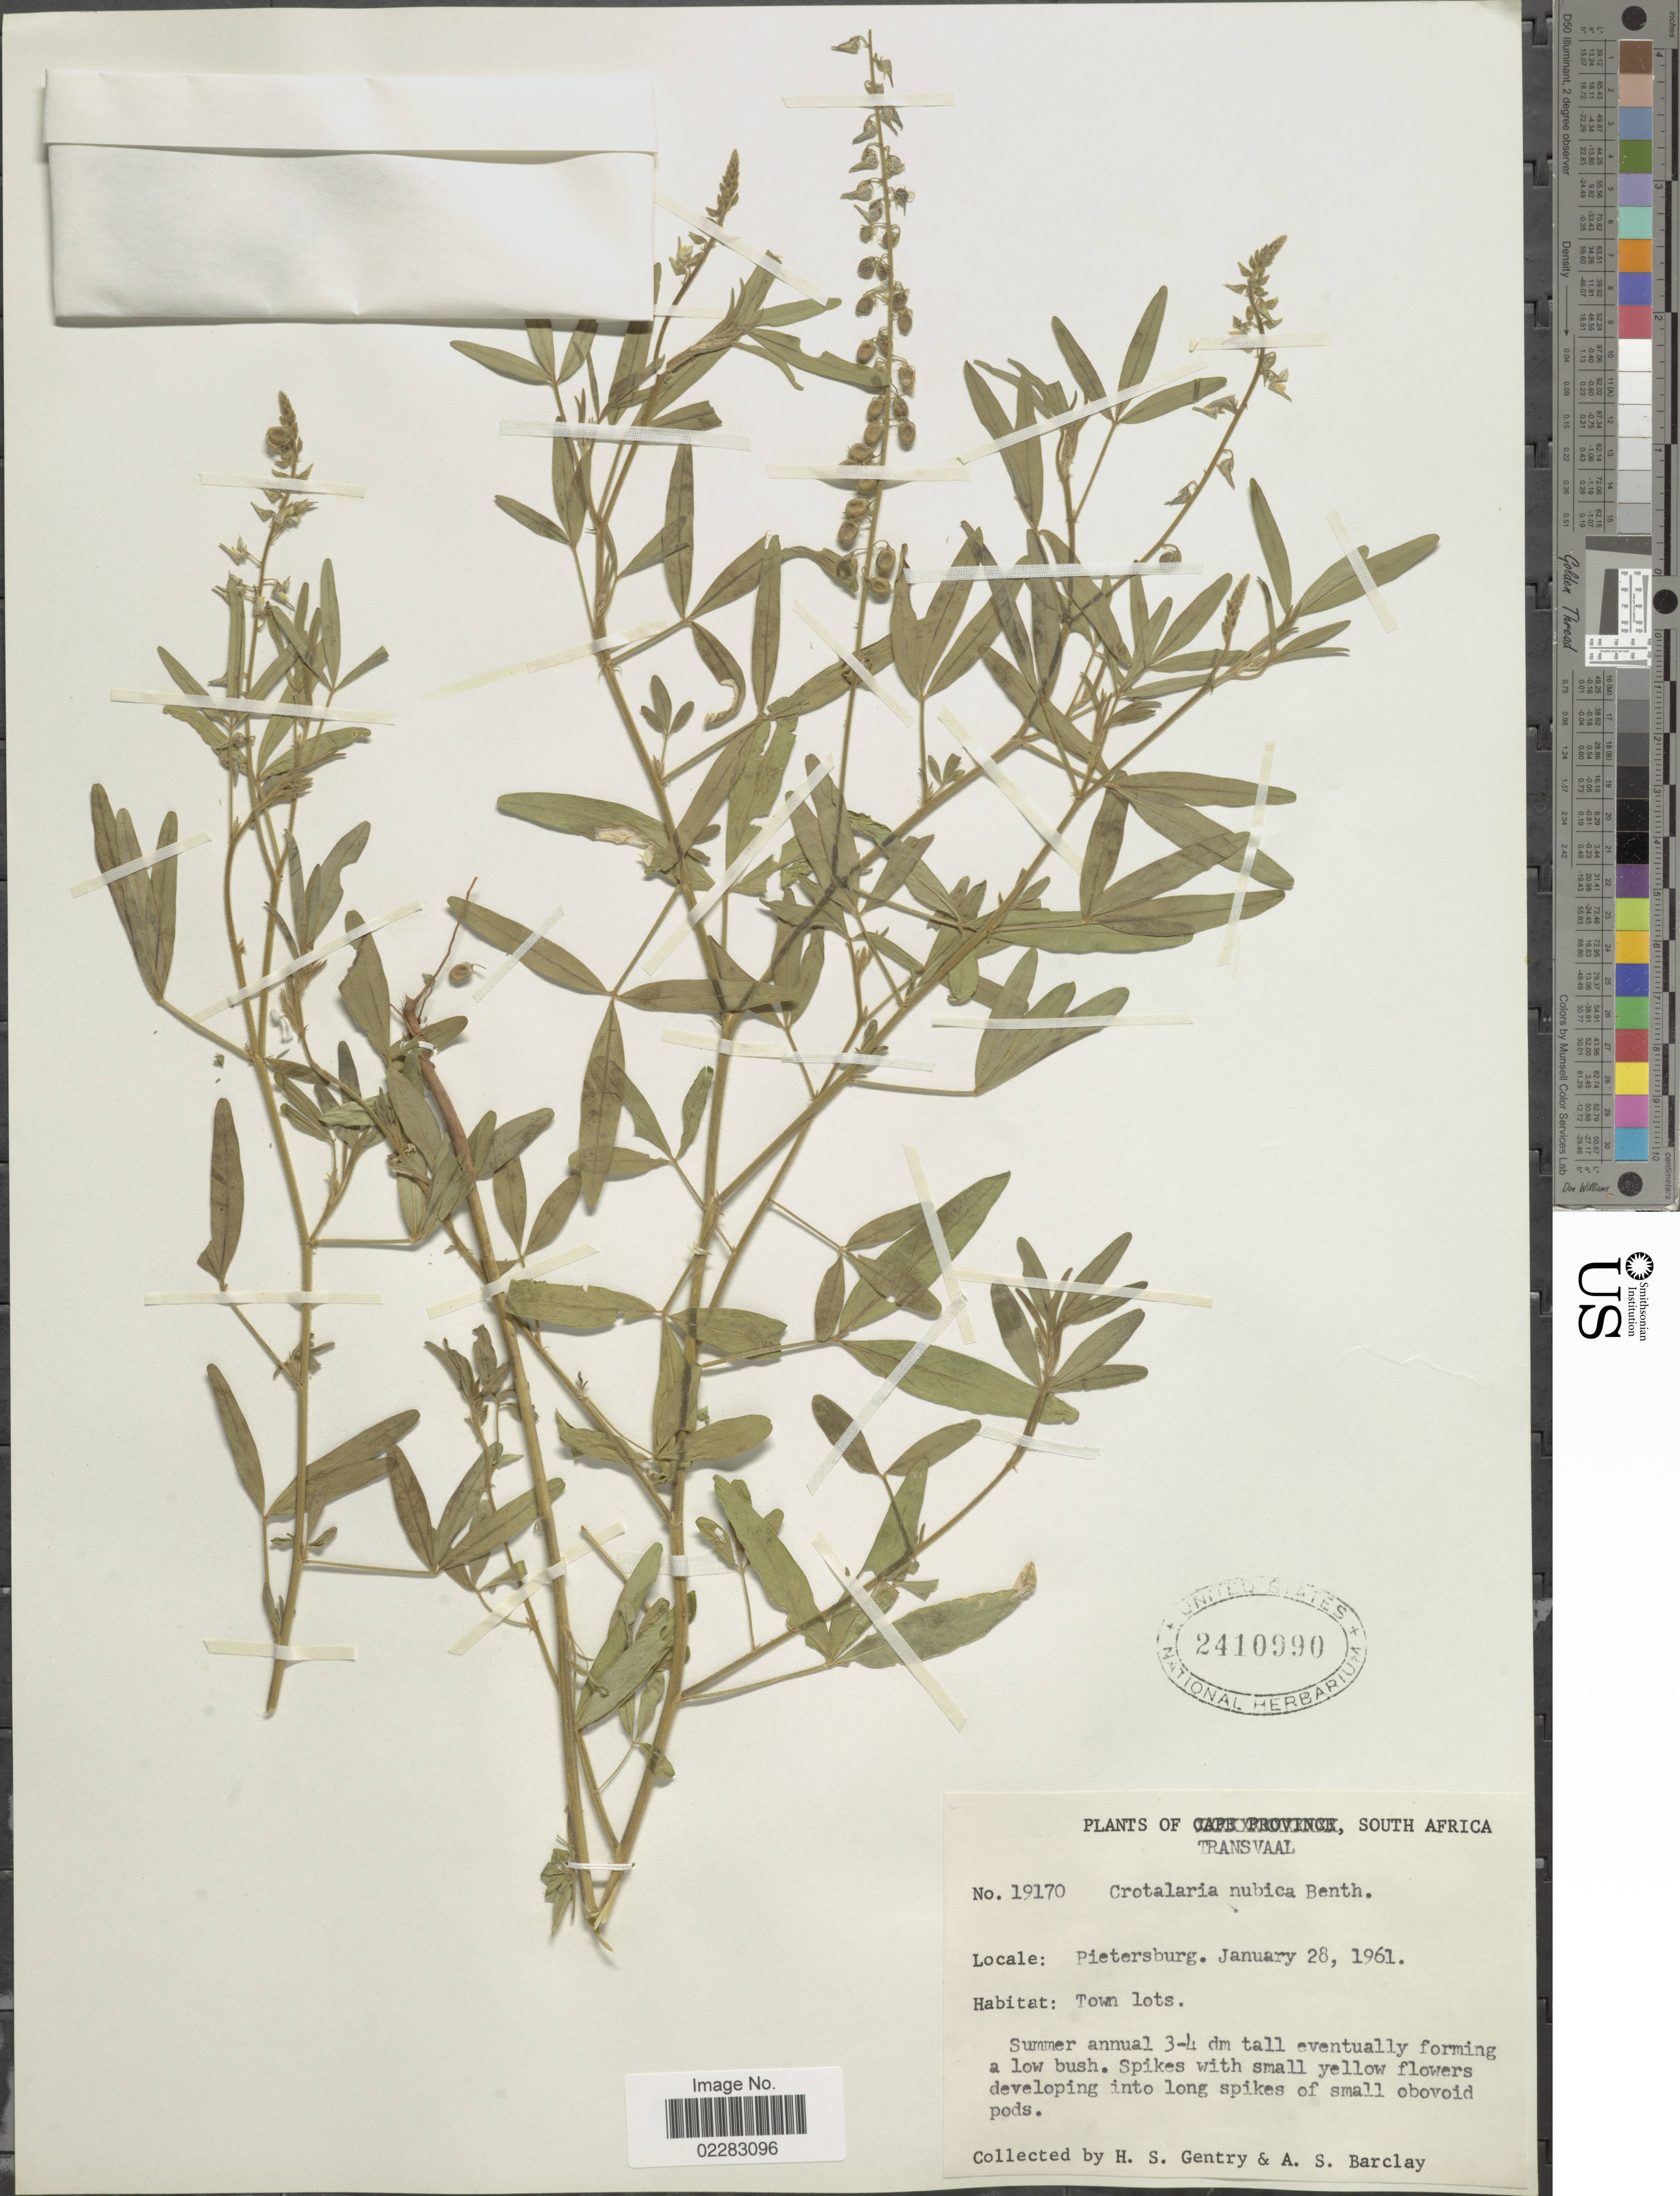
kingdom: Plantae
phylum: Tracheophyta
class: Magnoliopsida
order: Fabales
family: Fabaceae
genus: Crotalaria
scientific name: Crotalaria nubica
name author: Benth.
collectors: H. S. Gentry & A. S. Barclay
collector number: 19170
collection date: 1961-01-28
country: South Africa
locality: Transvaal, Pietersburg.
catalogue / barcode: US 2410990